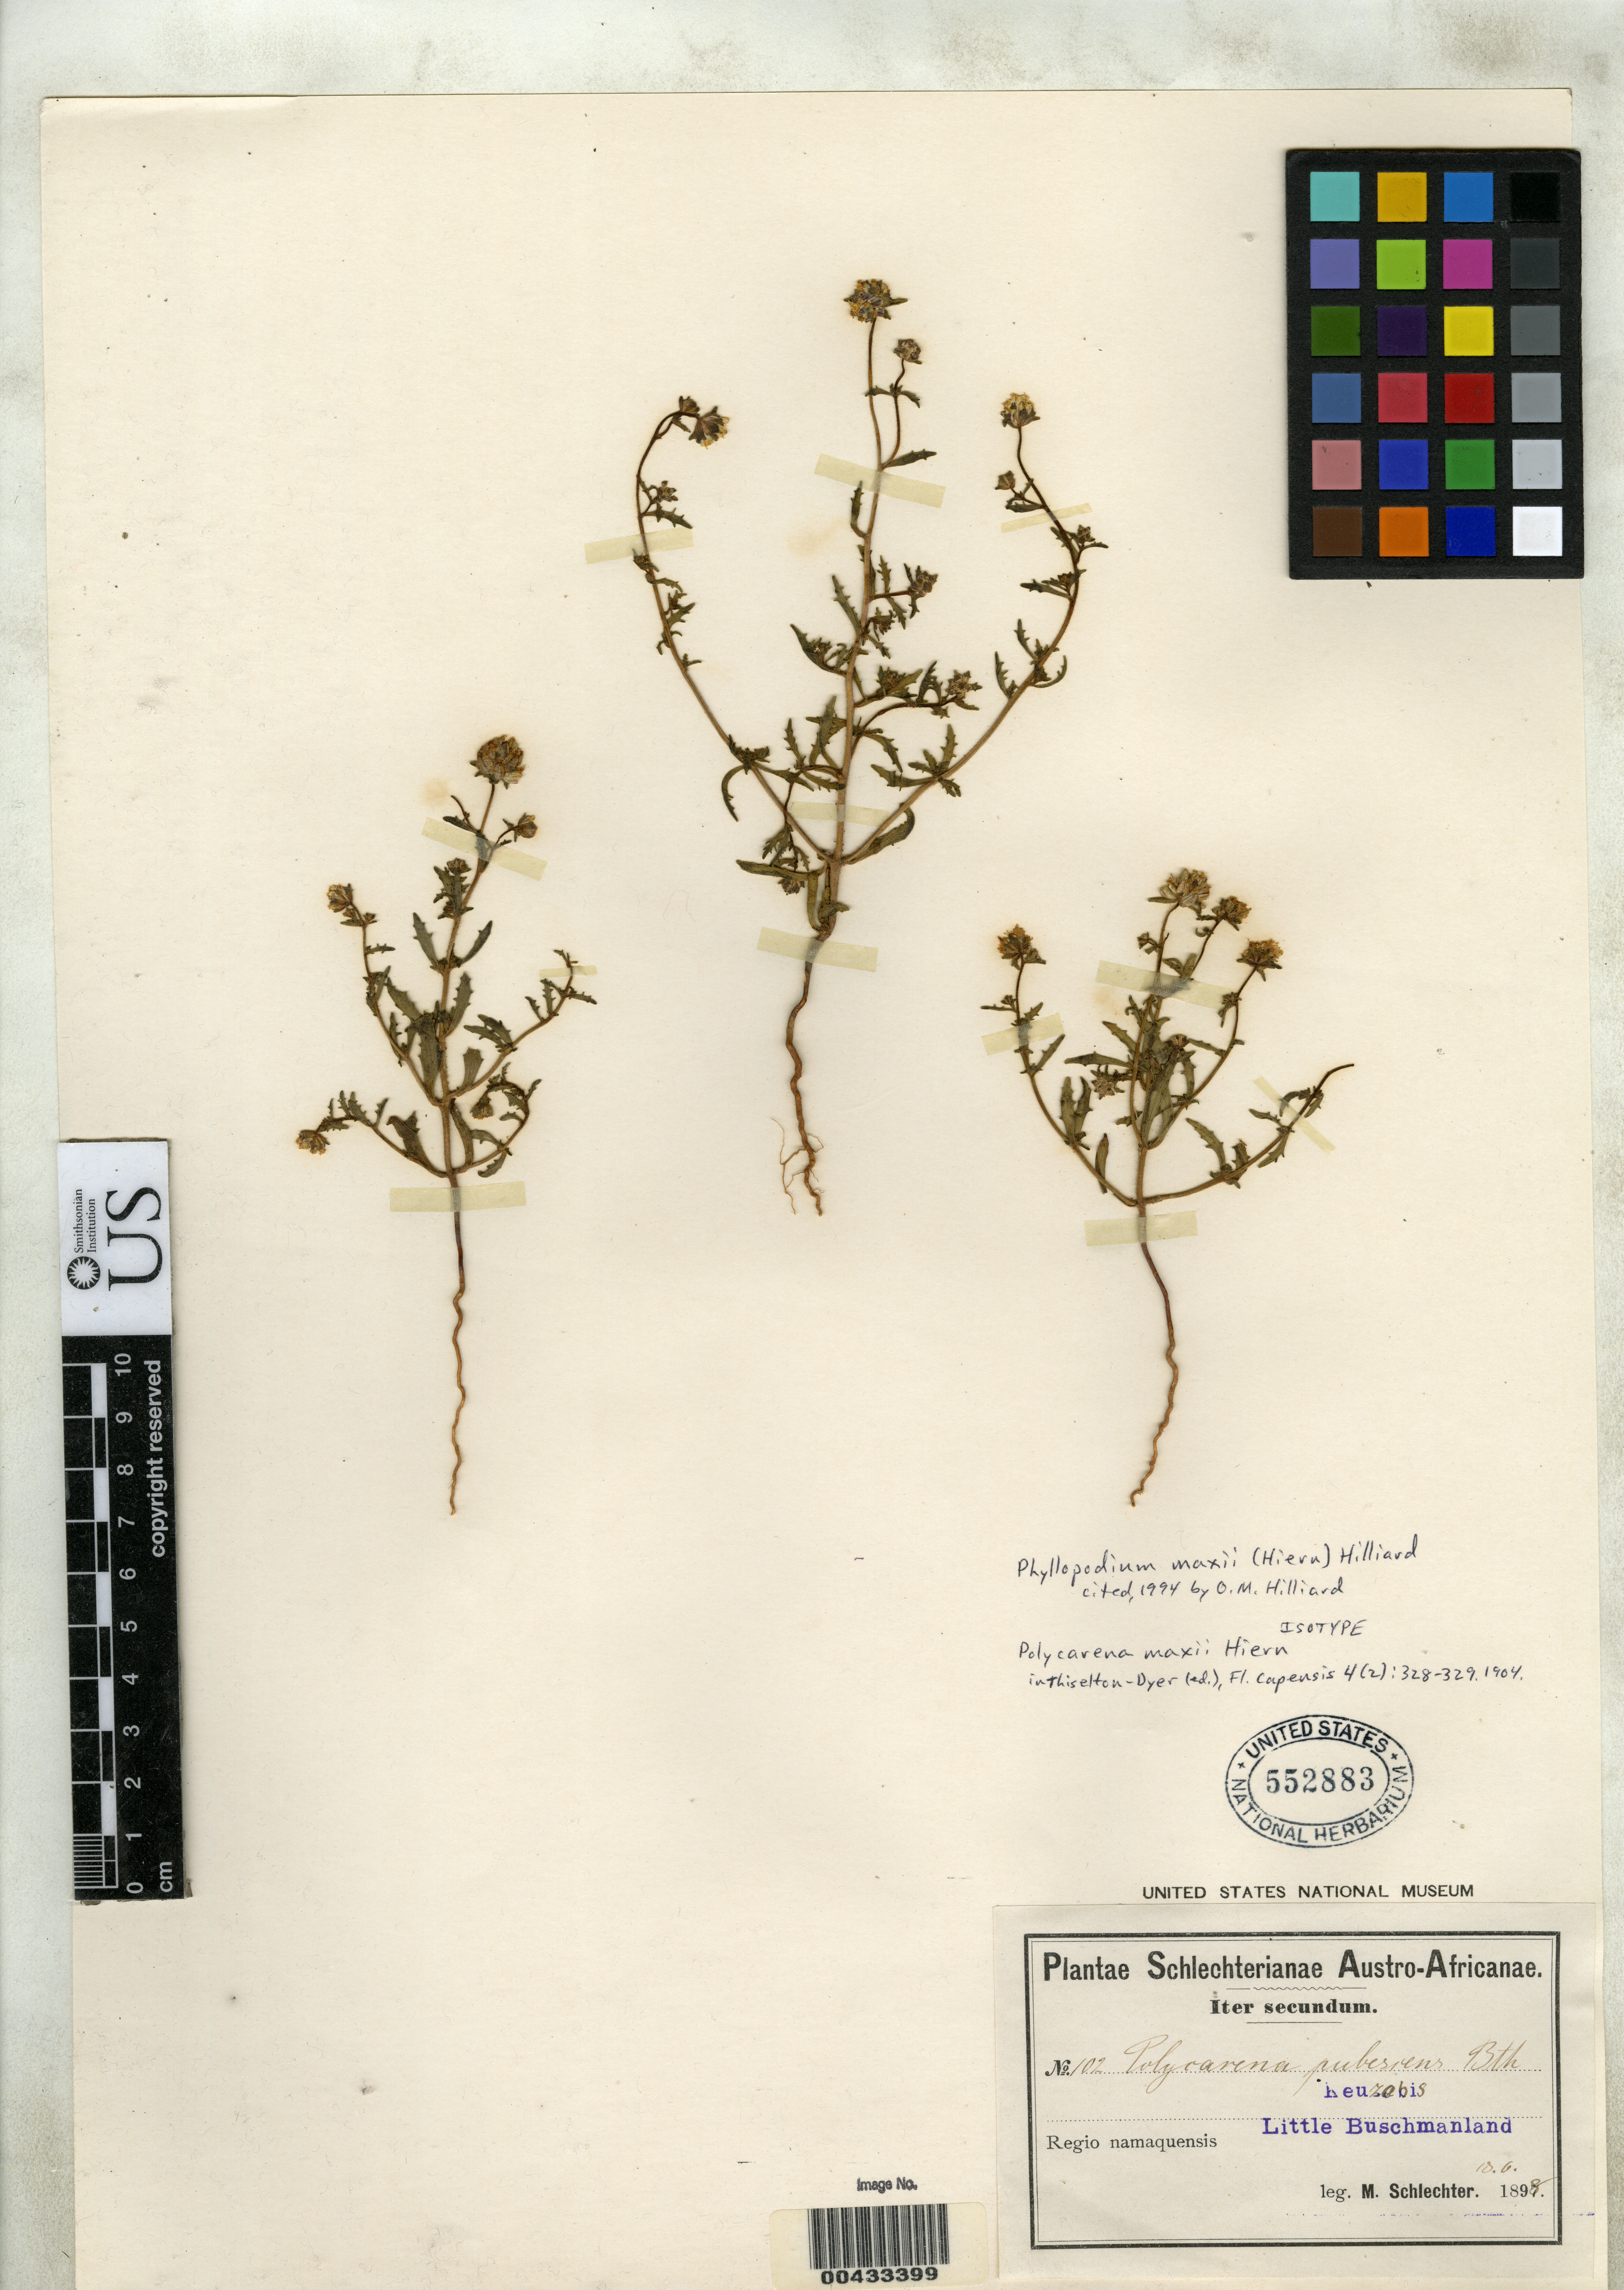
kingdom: Plantae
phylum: Tracheophyta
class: Magnoliopsida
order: Lamiales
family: Scrophulariaceae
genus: Polycarena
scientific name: Polycarena maxii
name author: Hiern in Dyer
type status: Isotype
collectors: M. Schlechter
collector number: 102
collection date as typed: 10 Jun 1898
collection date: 1898-06-10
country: South Africa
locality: Little Buschmanland, Heuzebis, regio Namaquensis.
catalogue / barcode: US 552883